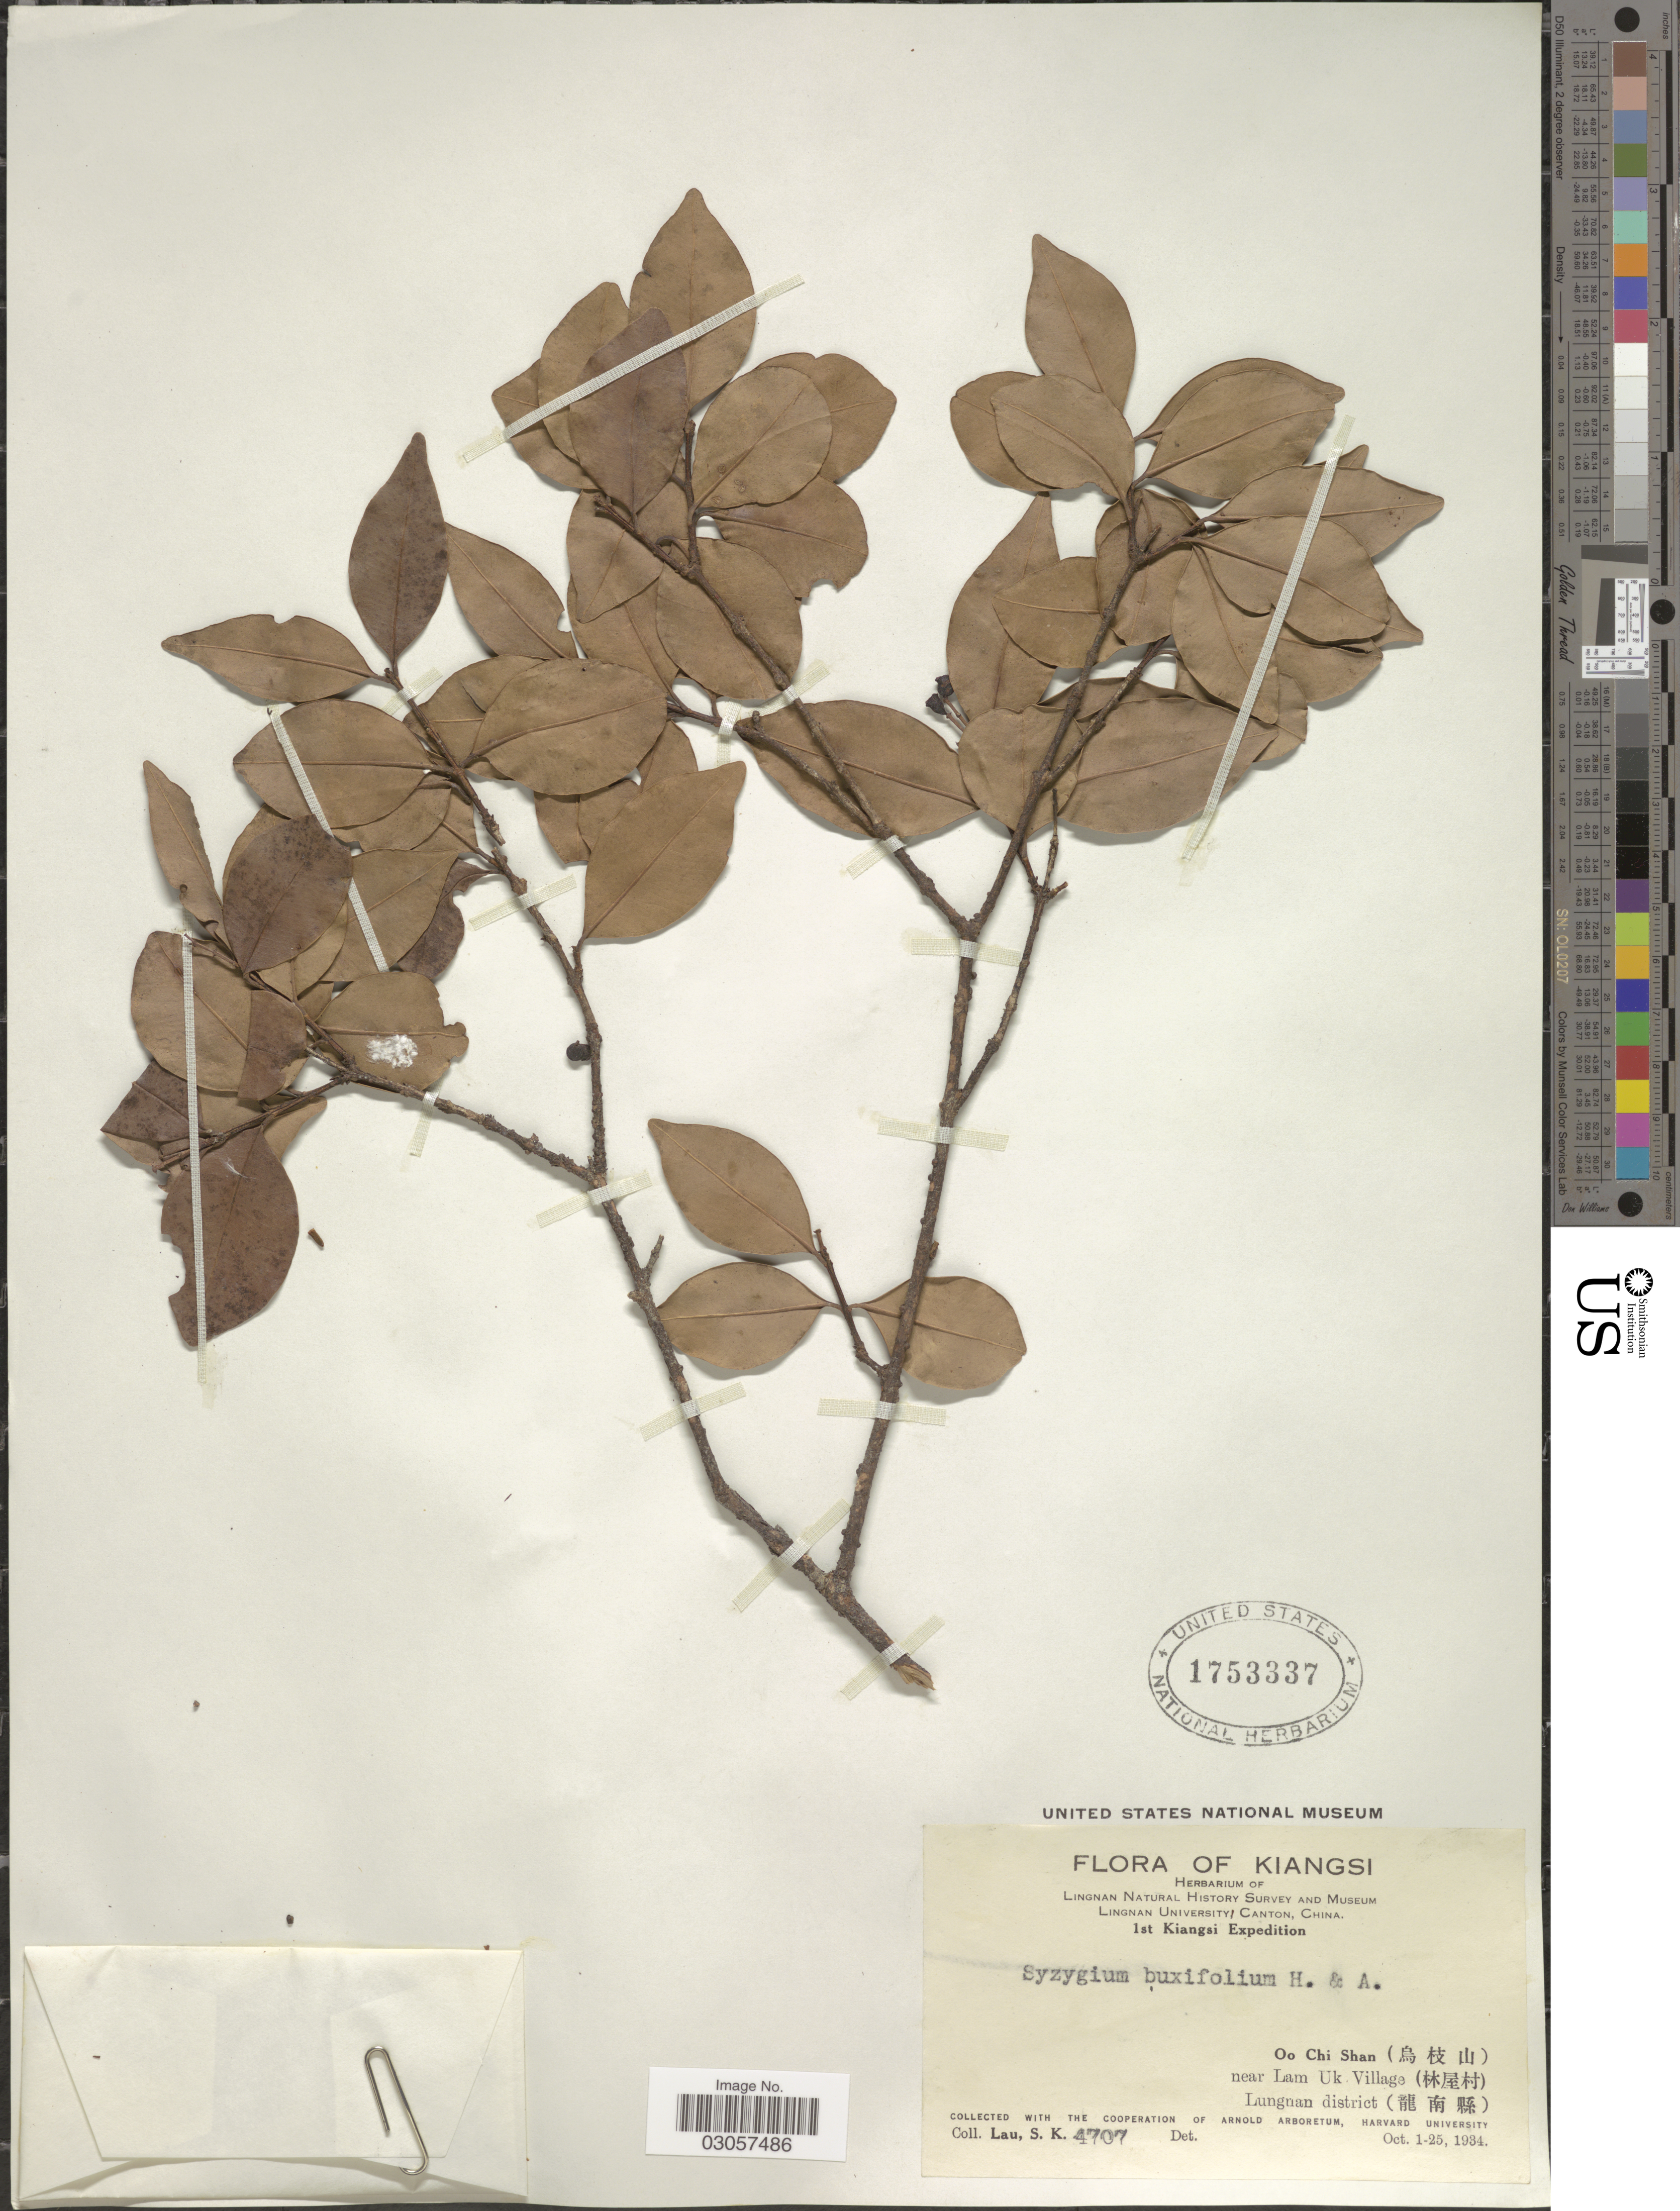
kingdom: Plantae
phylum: Tracheophyta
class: Magnoliopsida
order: Myrtales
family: Myrtaceae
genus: Syzygium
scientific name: Syzygium buxifolium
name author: Hook. & Arn.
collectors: S. K. Lau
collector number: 4707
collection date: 1934-10-01/1934-10-25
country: China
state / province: Jiangxi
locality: Kiangsi, Oo Chi Shan, near Lam Uk Village, Lungnan district.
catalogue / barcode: US 1753337